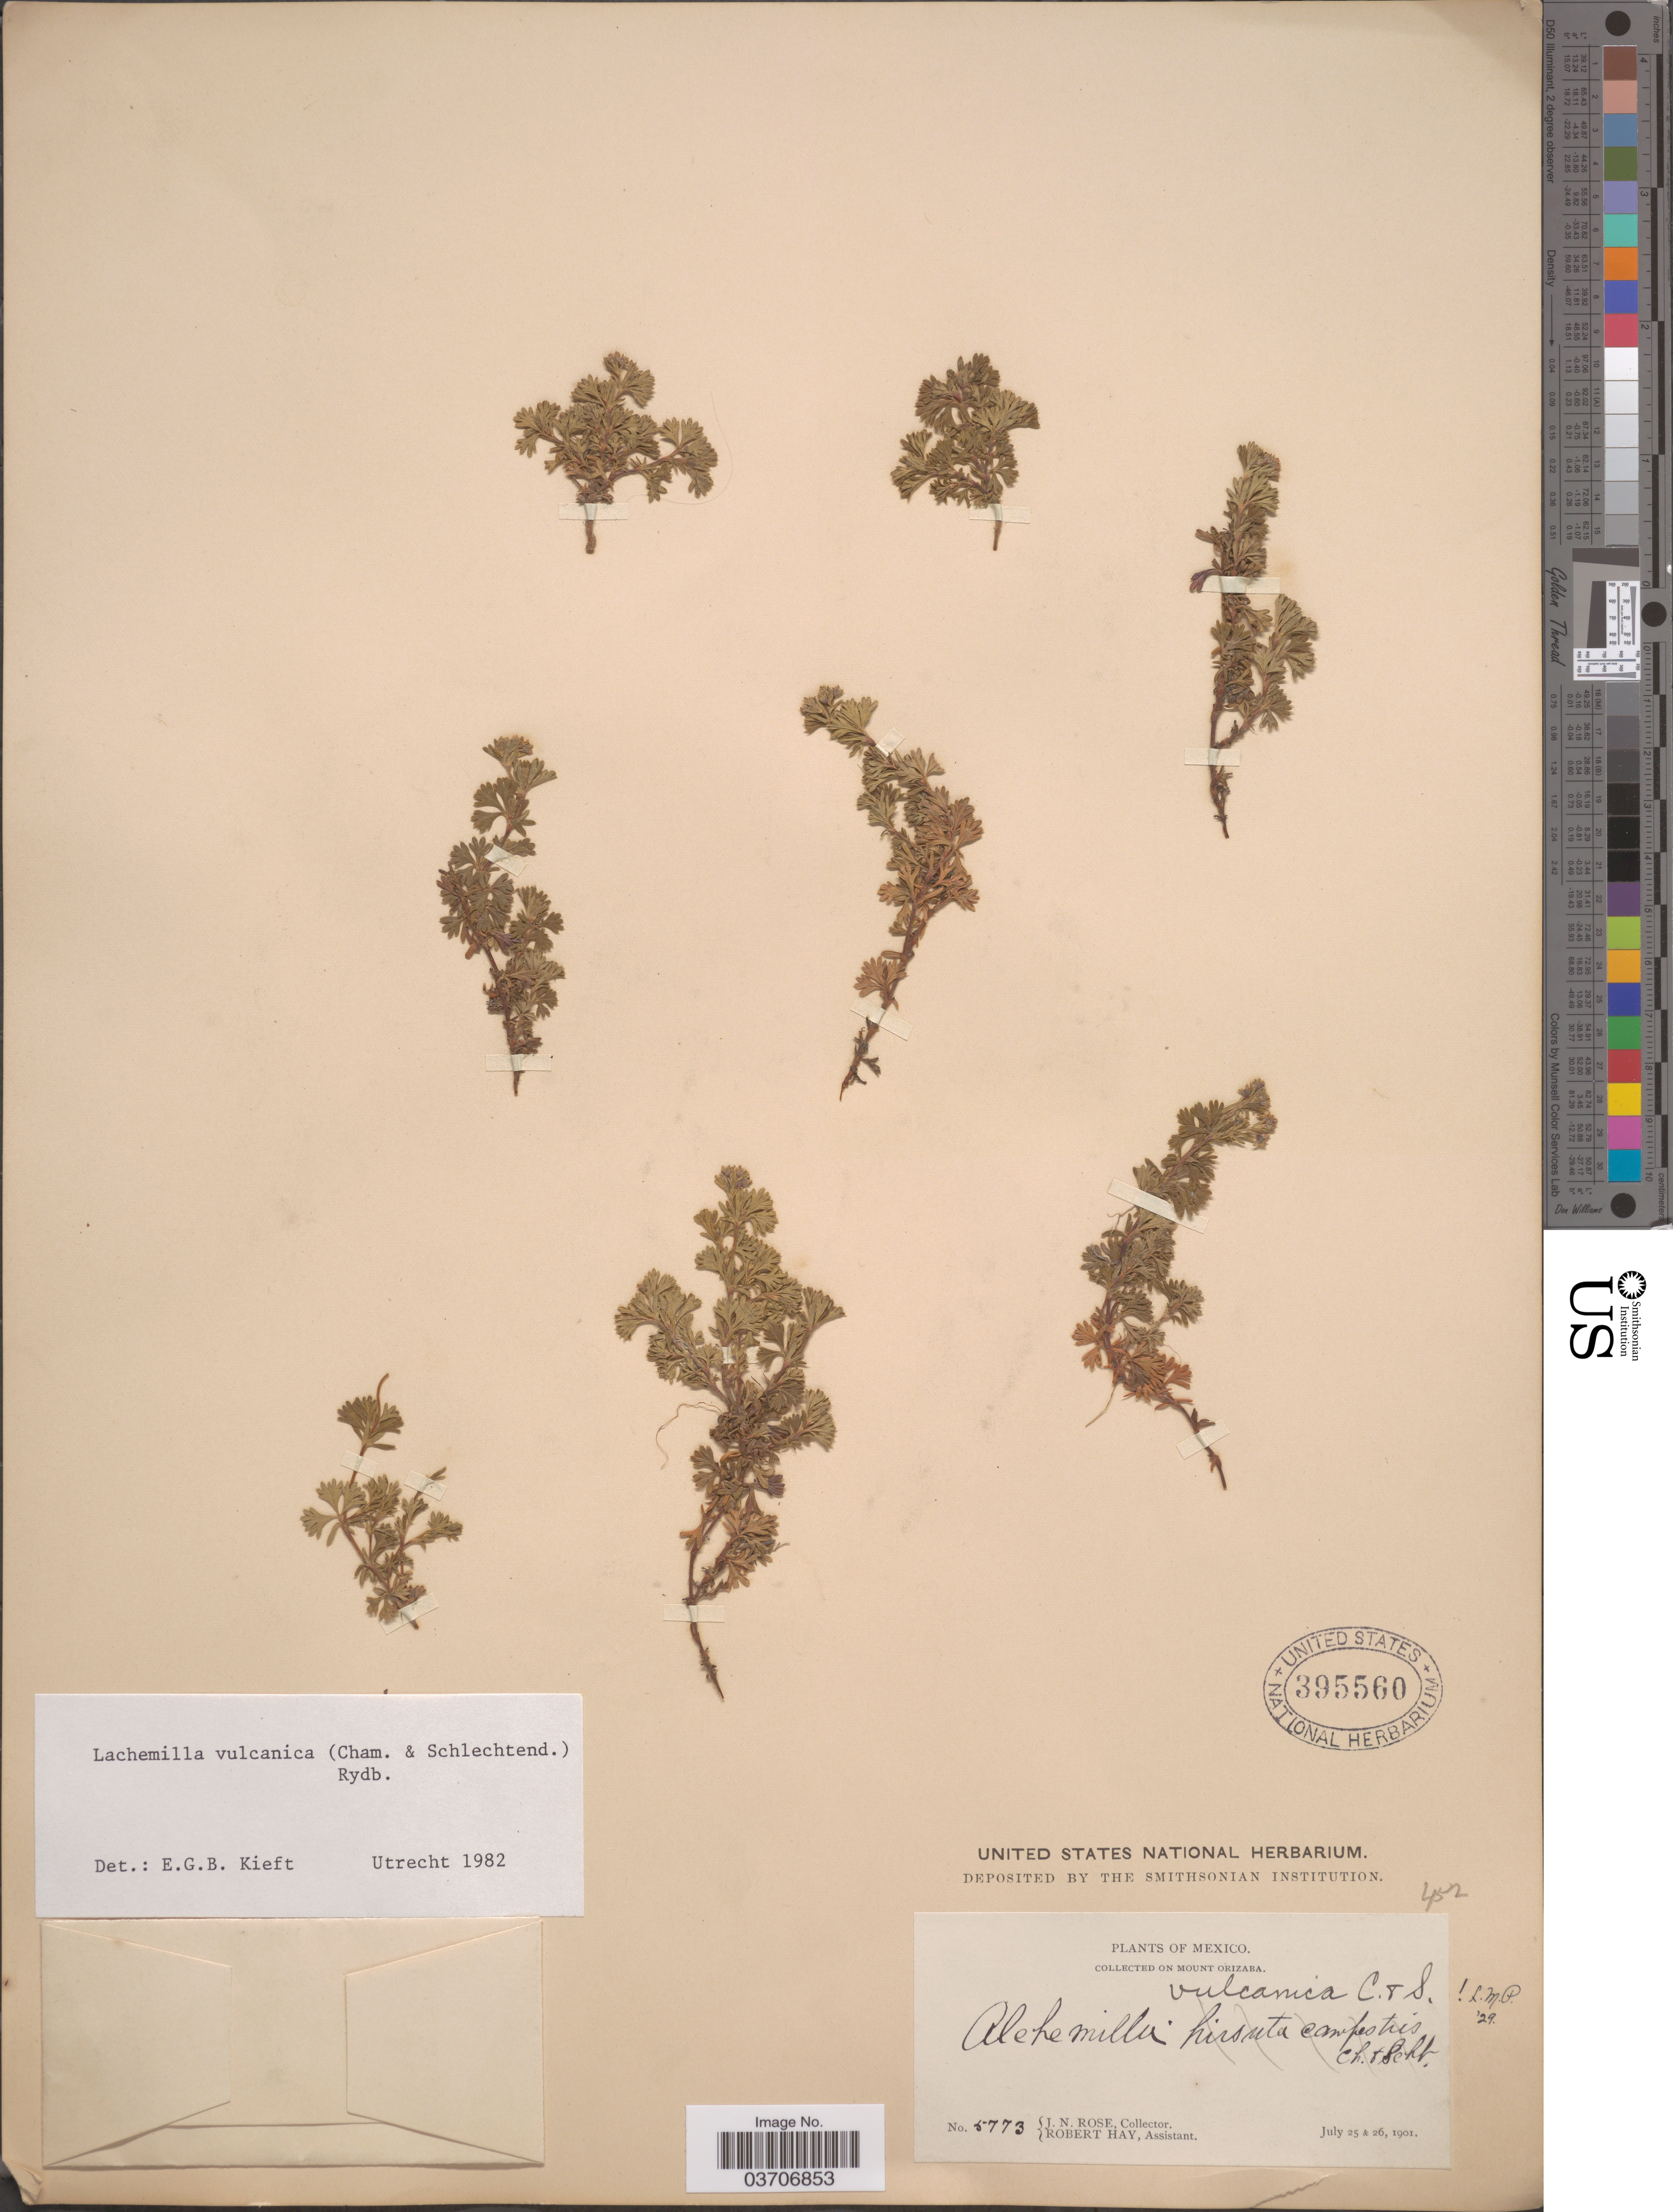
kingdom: Plantae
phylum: Tracheophyta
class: Magnoliopsida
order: Rosales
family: Rosaceae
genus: Lachemilla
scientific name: Lachemilla vulcanica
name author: (Cham. & Schltdl.) Rydb.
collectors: J. N. Rose & R. Hay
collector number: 5773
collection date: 1901-07-25/1901-07-26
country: Mexico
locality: Mount Orizaba.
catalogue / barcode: US 395560